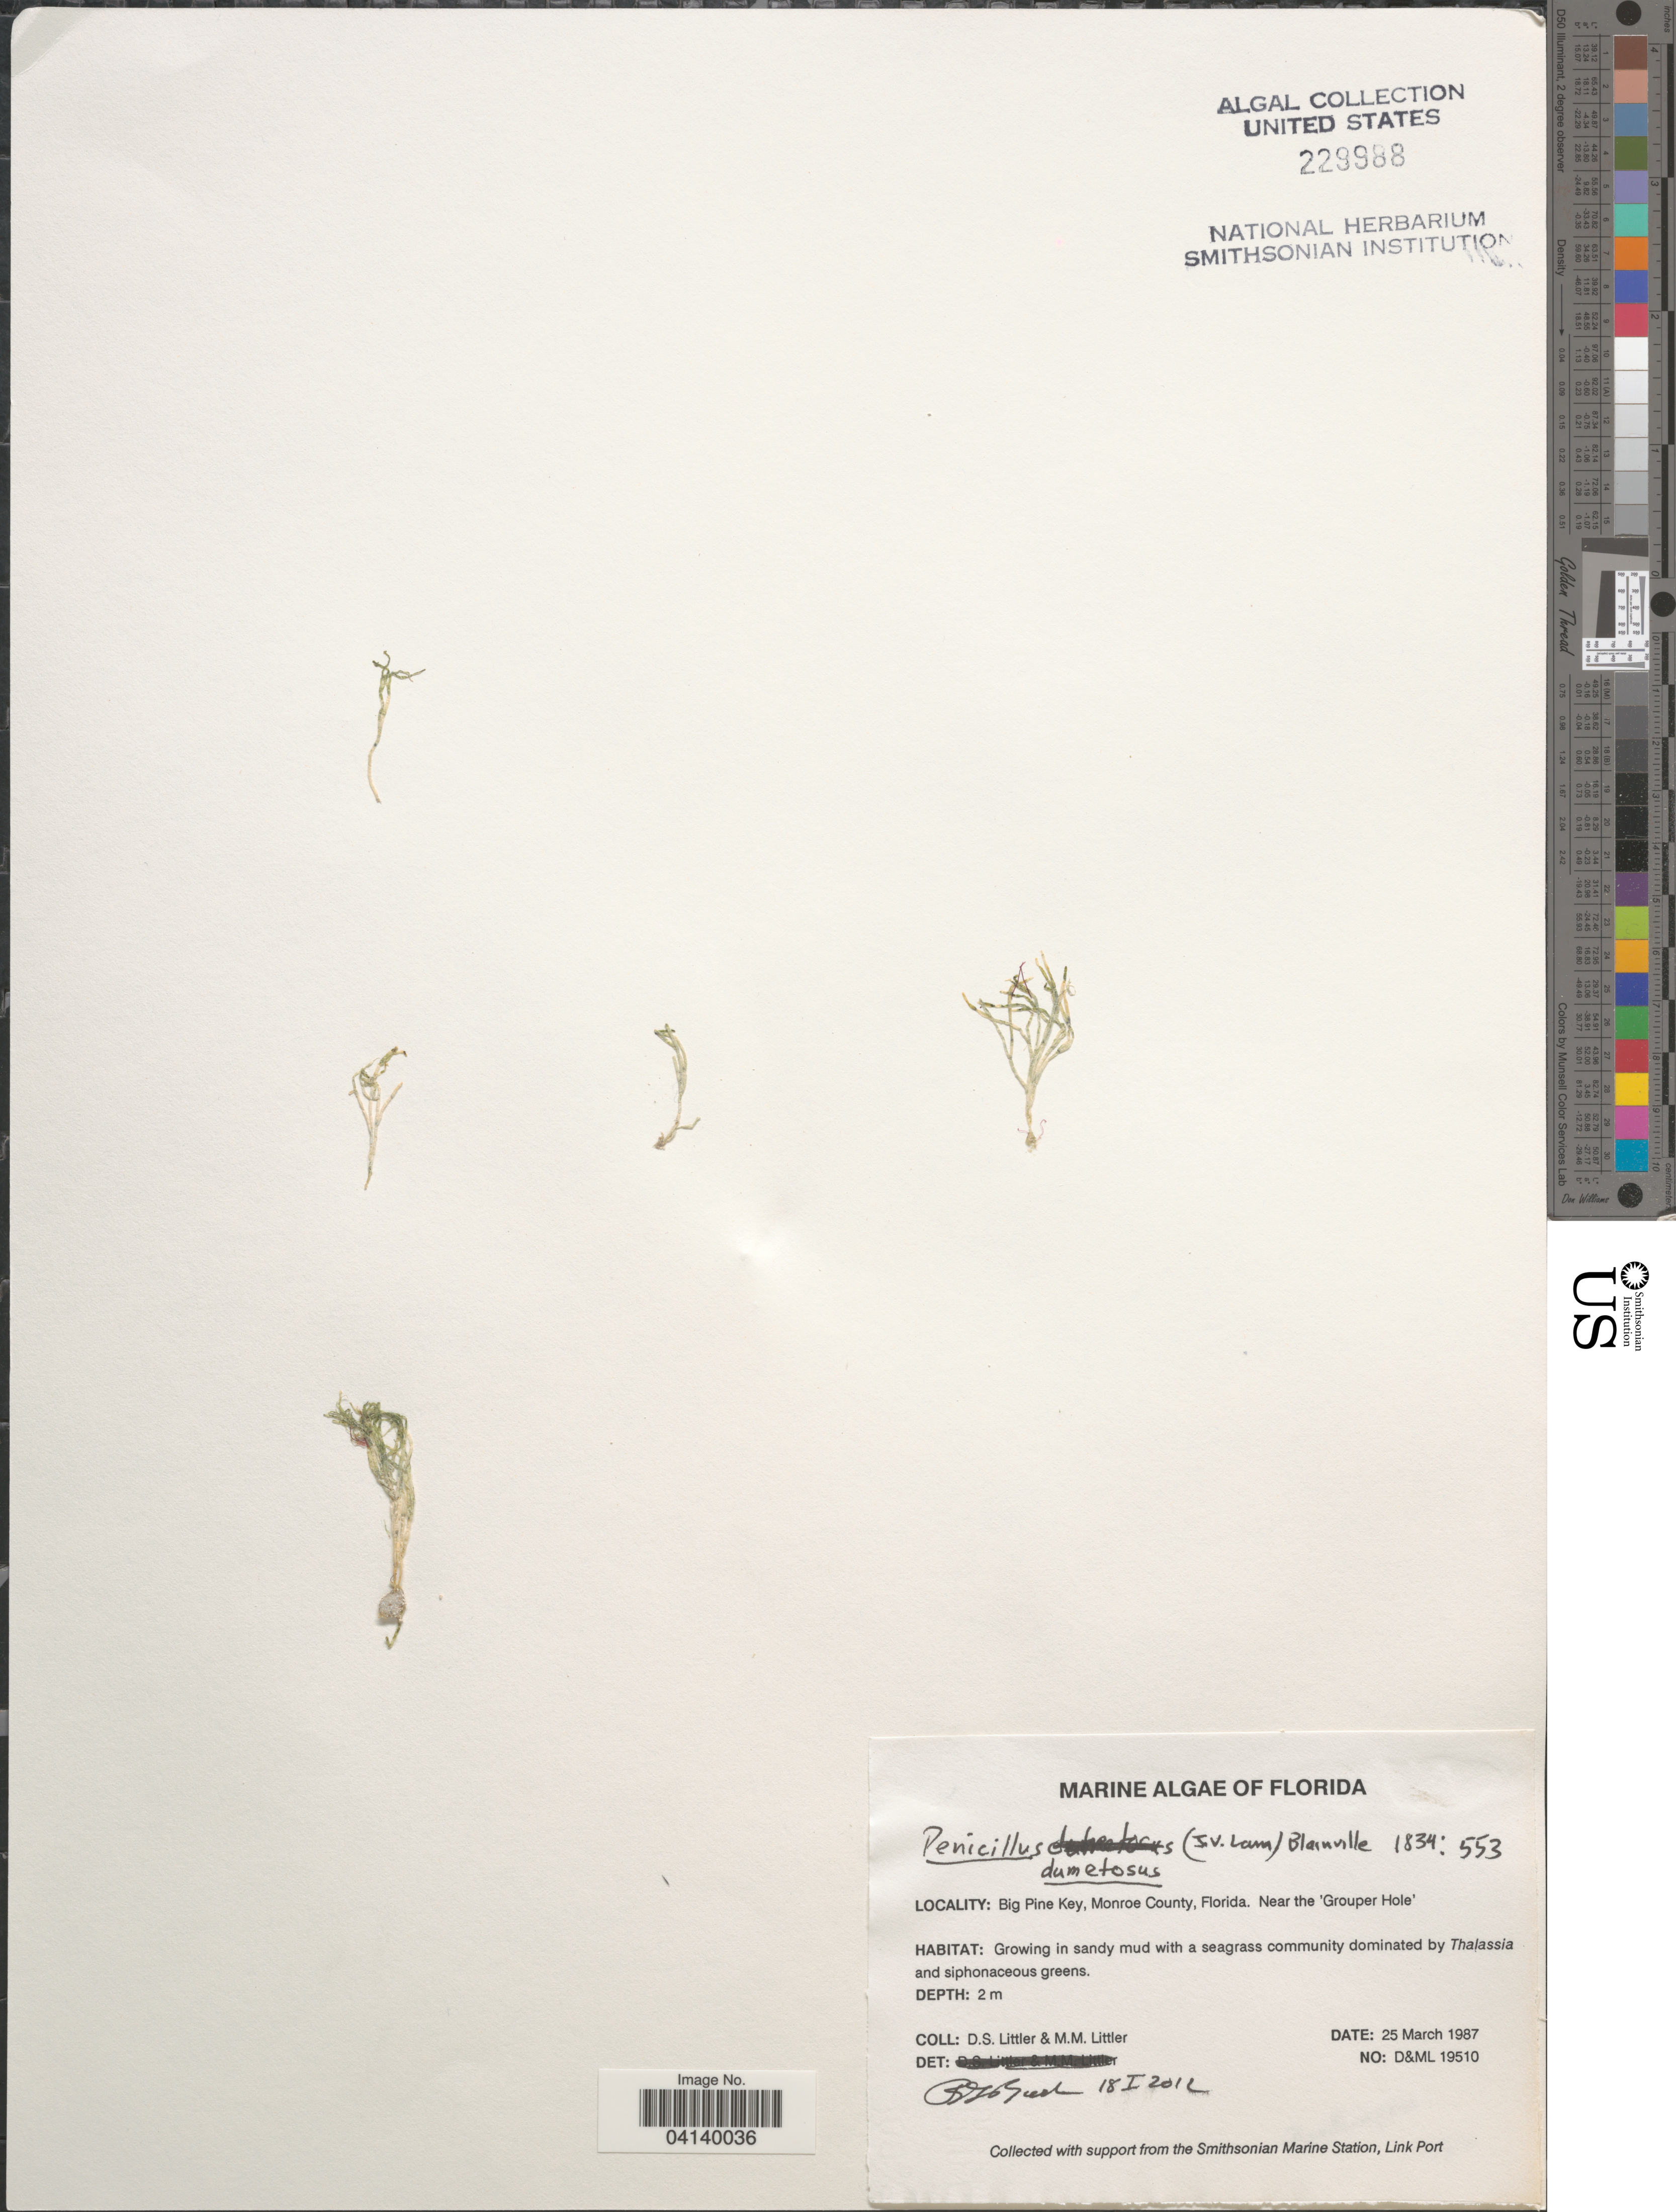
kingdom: Plantae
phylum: Chlorophyta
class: Ulvophyceae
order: Bryopsidales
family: Udoteaceae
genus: Penicillus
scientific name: Penicillus dumetosus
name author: (J.V.Lamouroux) Blainville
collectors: D. S. Littler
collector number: D&ML19510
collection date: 1987-03-25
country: United States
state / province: Florida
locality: Big Pine Key, Monroe County. Near the 'Grouper Hole'.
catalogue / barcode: US 229988